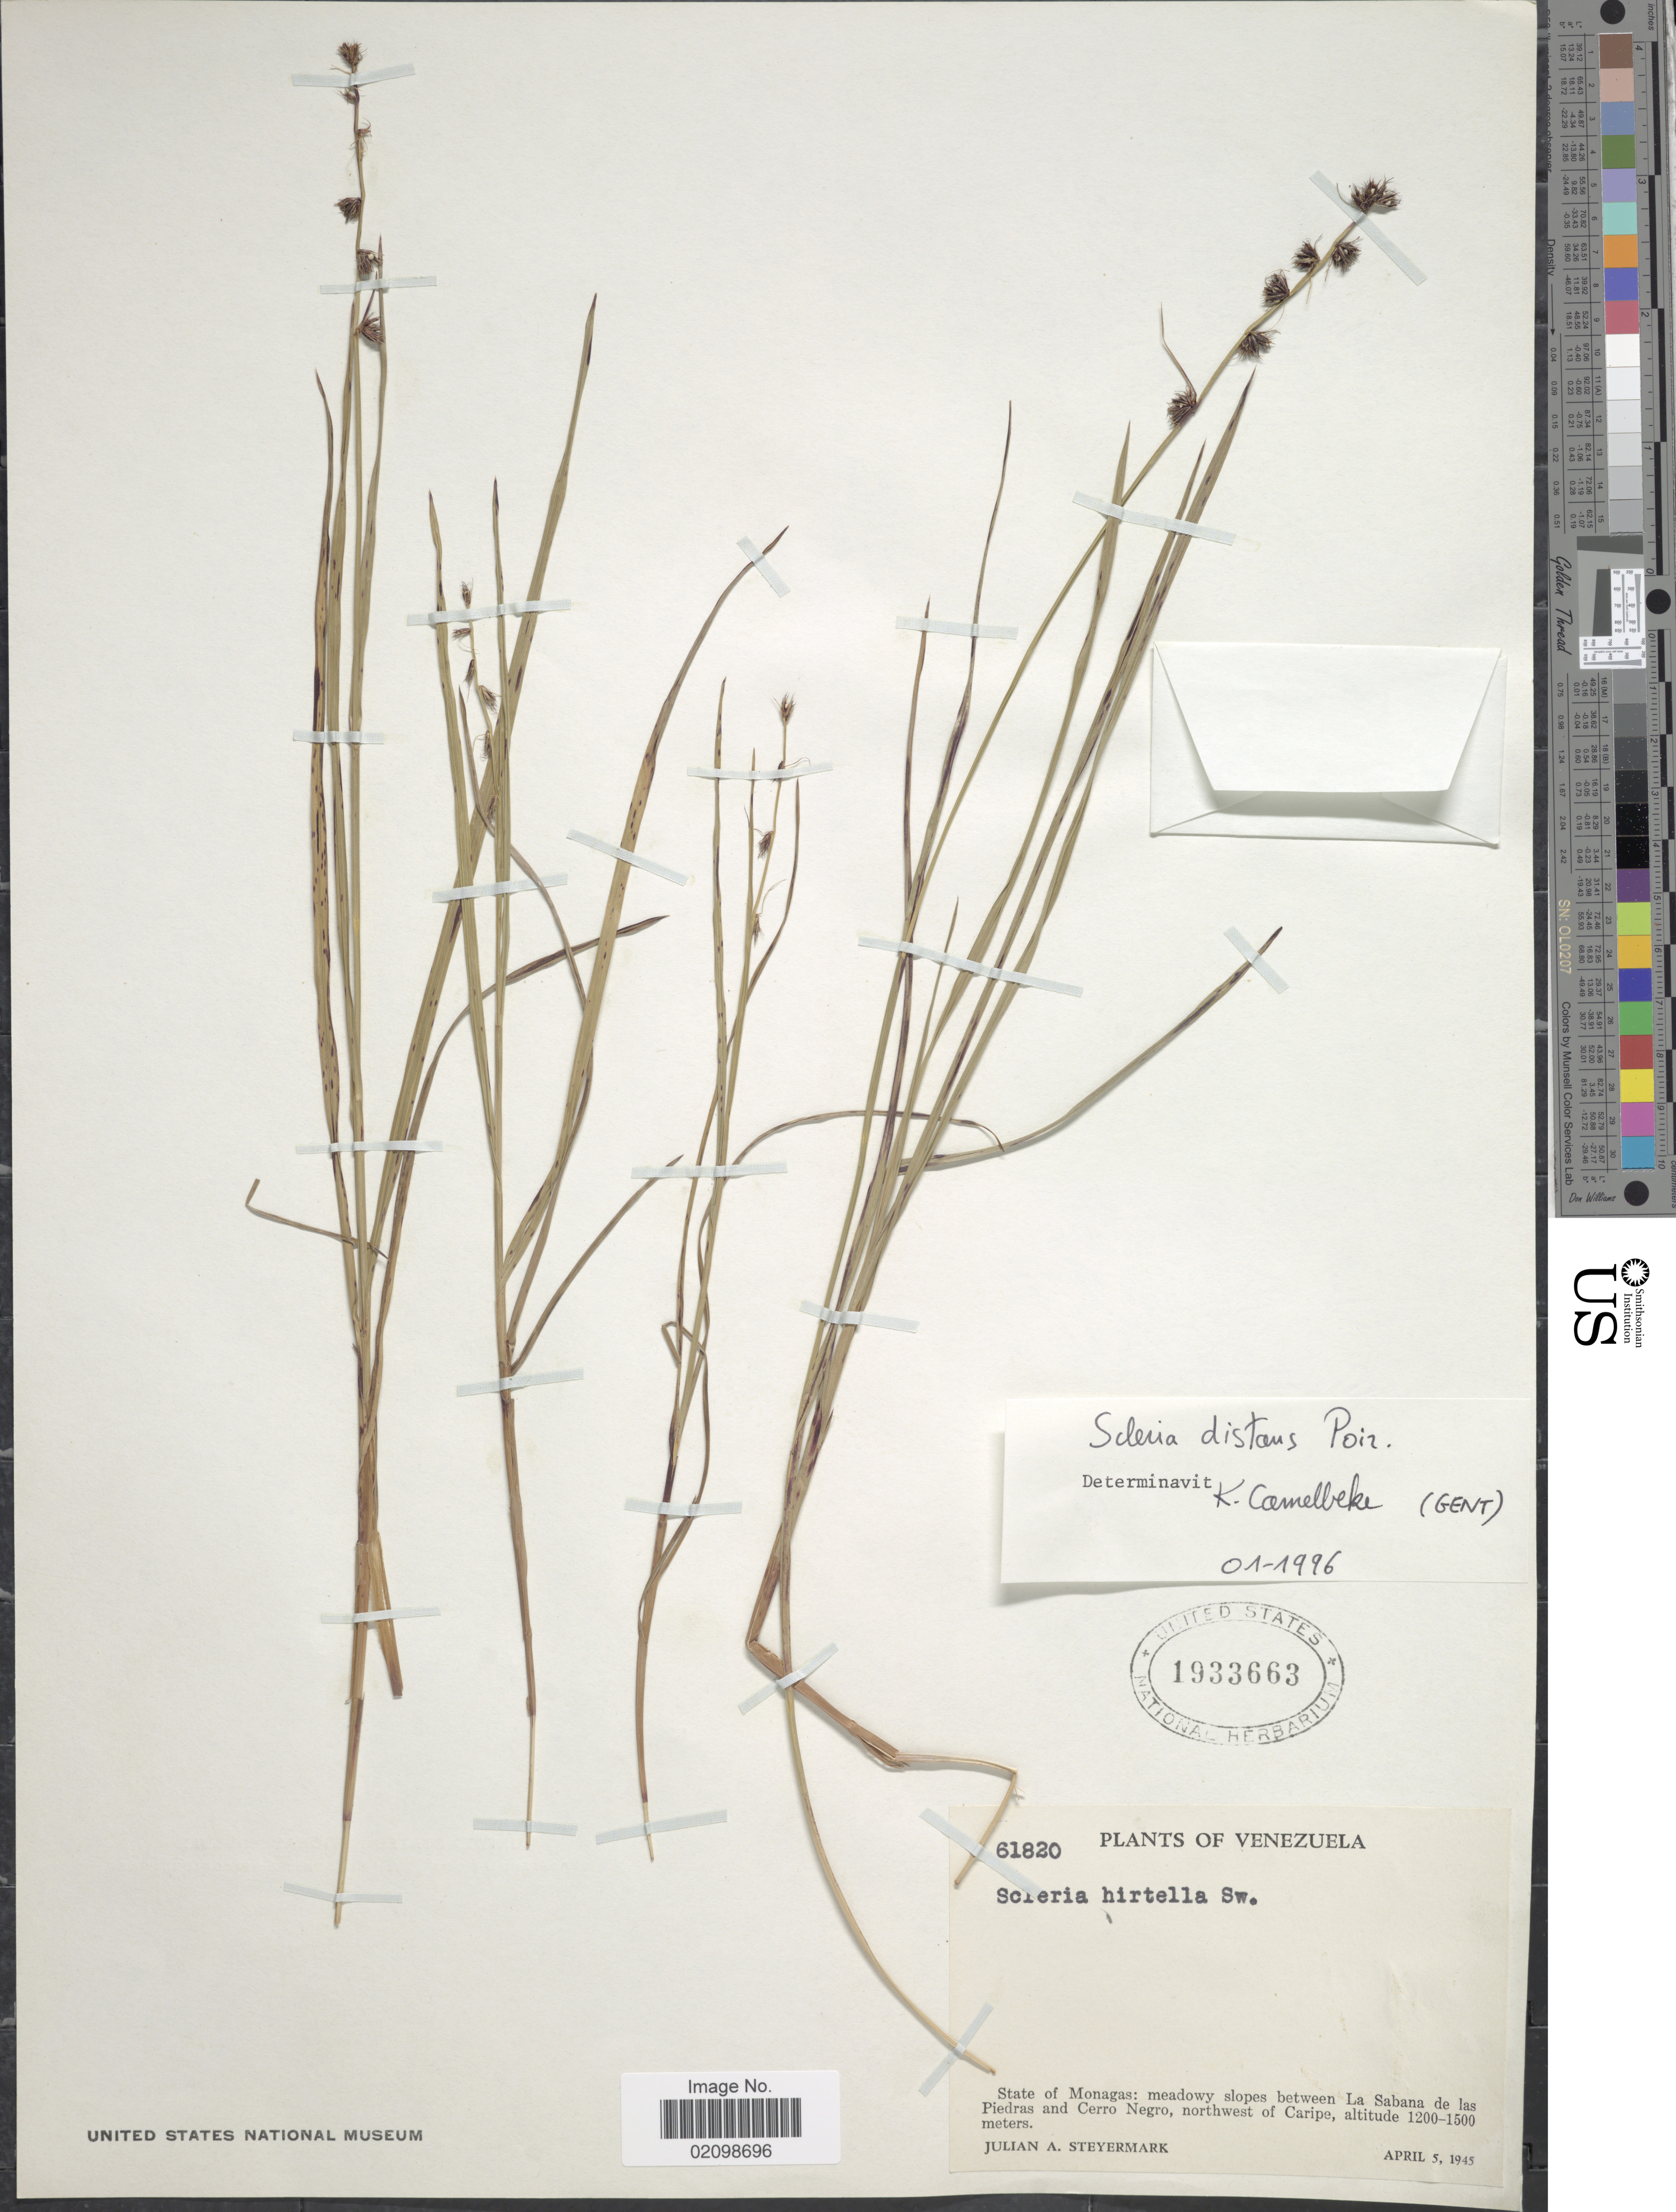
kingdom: Plantae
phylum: Tracheophyta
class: Liliopsida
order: Poales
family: Cyperaceae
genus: Scleria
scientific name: Scleria distans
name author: Poir.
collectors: J. Steyermark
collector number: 61820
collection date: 1945-04-05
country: Venezuela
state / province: Monagas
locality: State of Monagas: meadowy slopes between La Sabana de las Piedras and Cerro Negro. northwest of Caripe.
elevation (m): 1200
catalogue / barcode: US 1933663